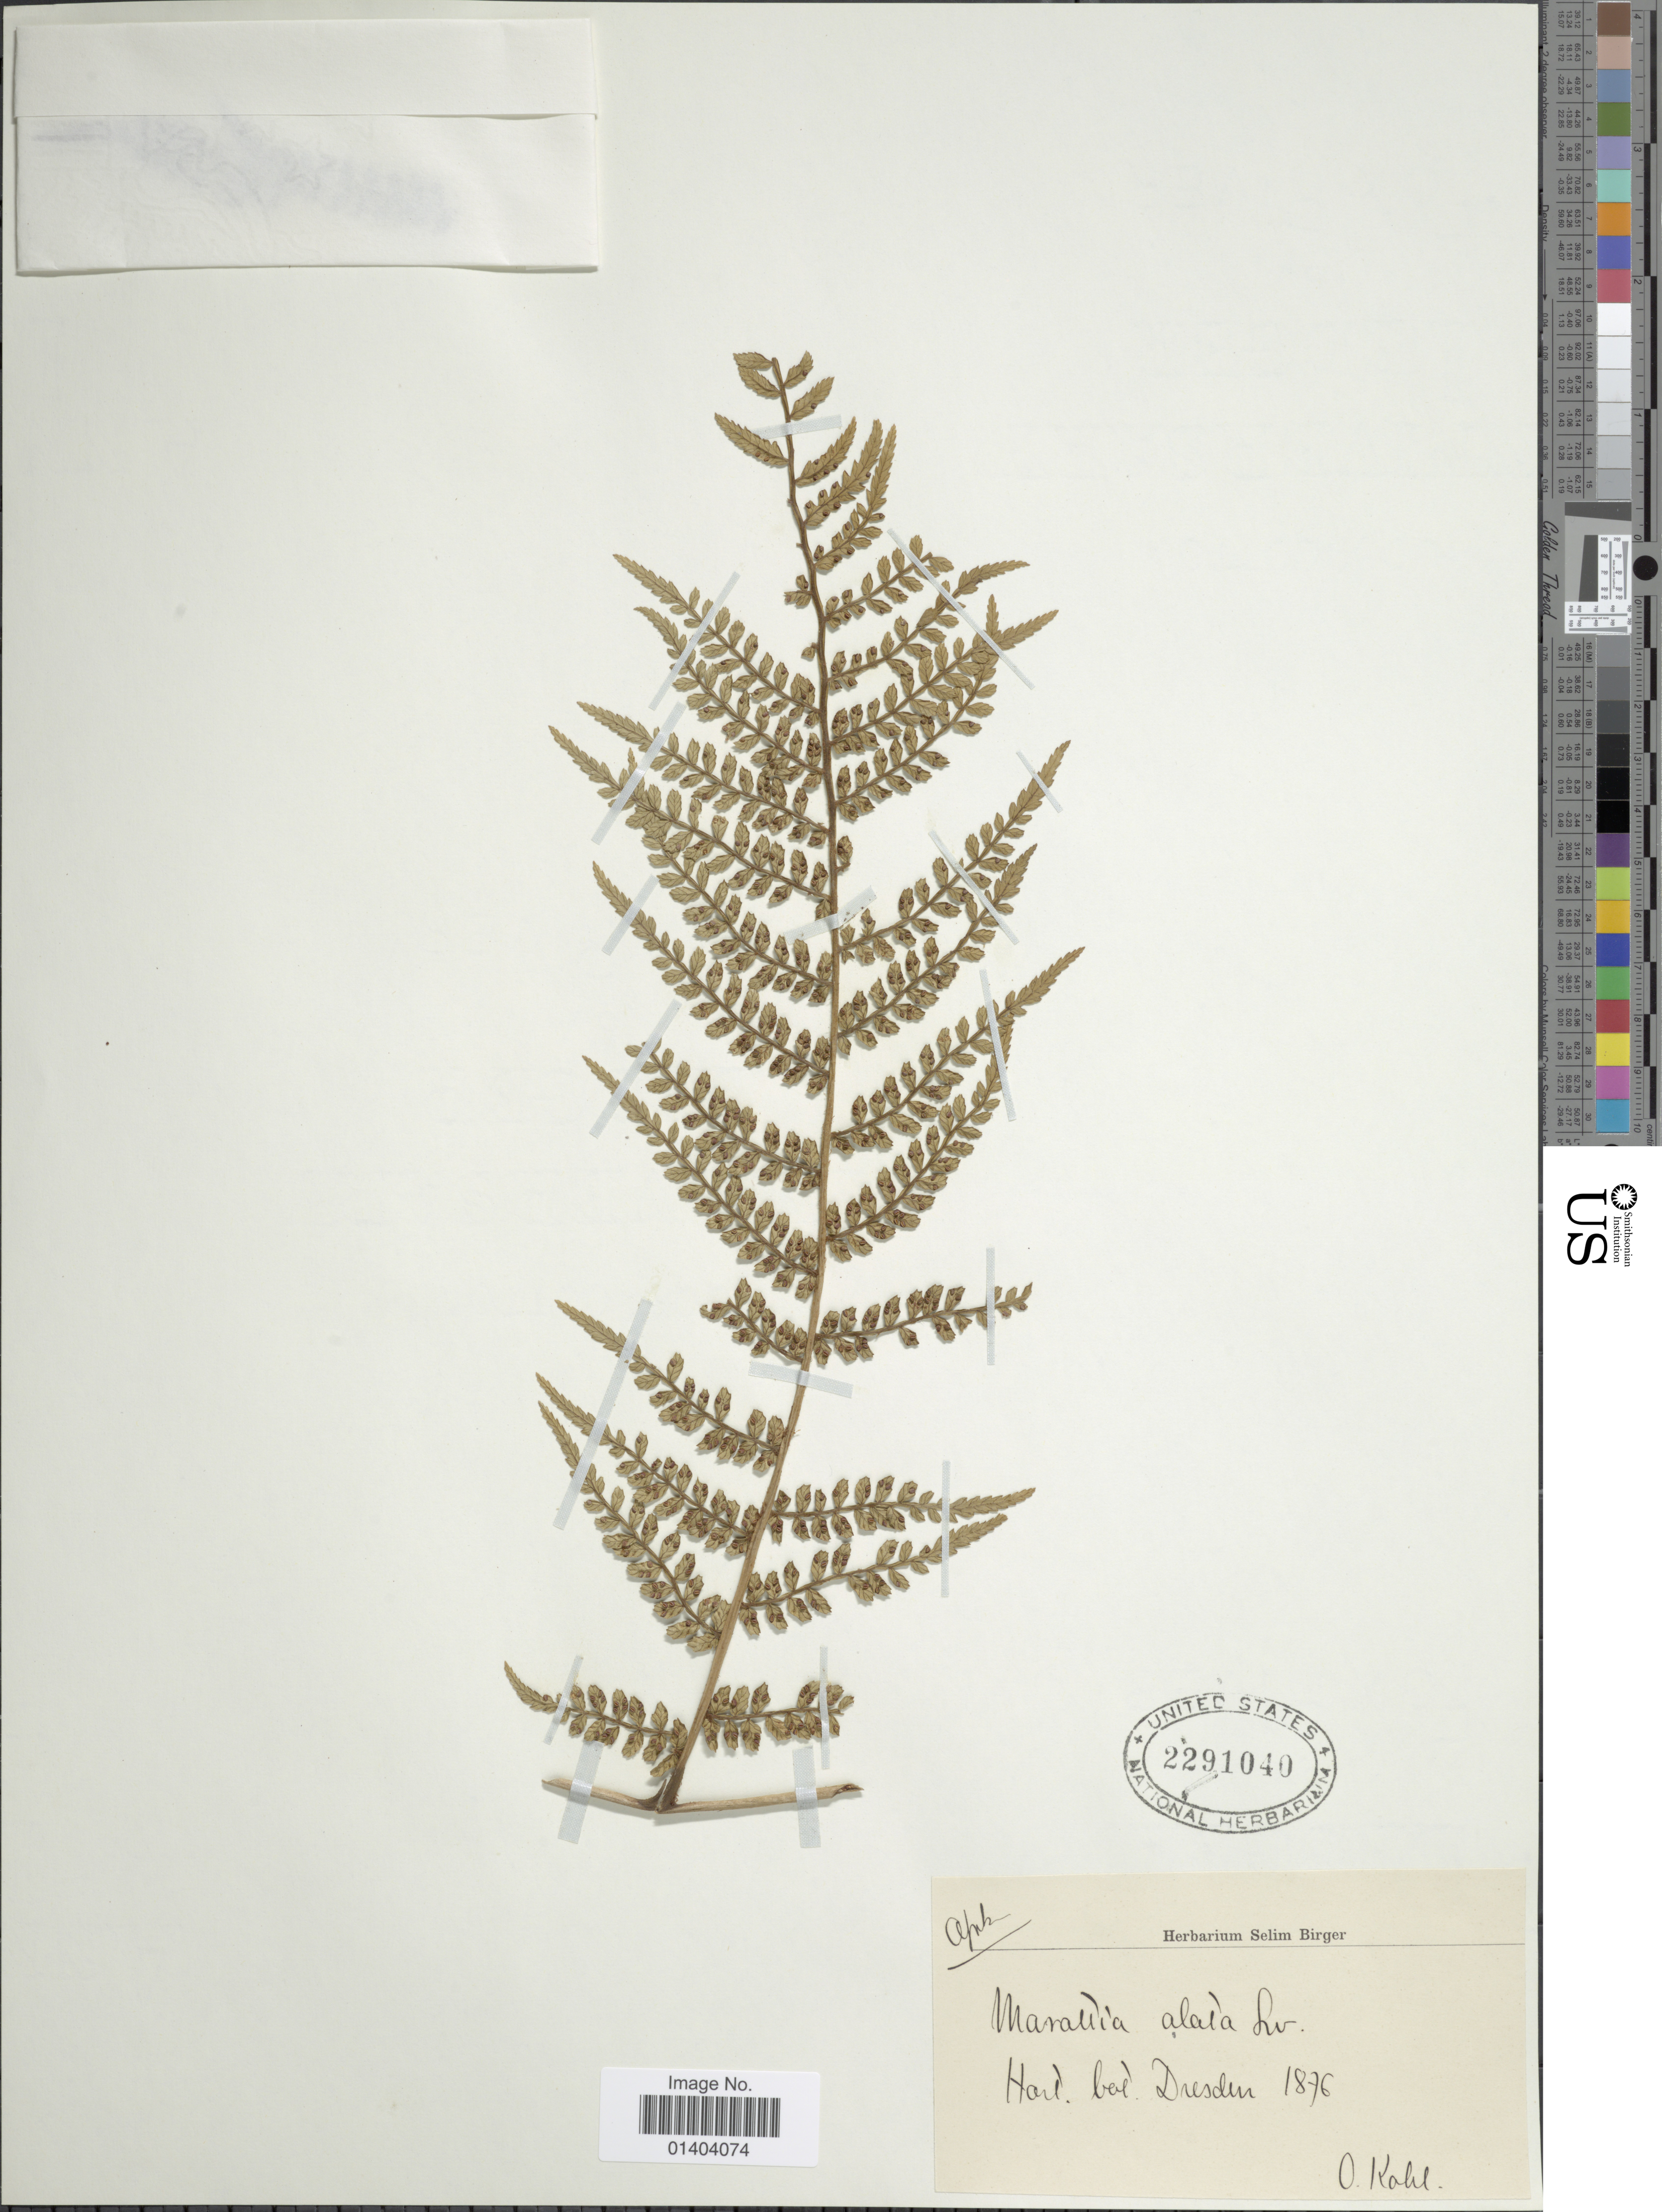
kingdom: Plantae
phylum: Tracheophyta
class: Polypodiopsida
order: Marattiales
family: Marattiaceae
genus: Marattia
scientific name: Marattia alata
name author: Sw.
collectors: O. Köhler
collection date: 1876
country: Germany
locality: Hort bot Dresden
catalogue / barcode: US 2291040